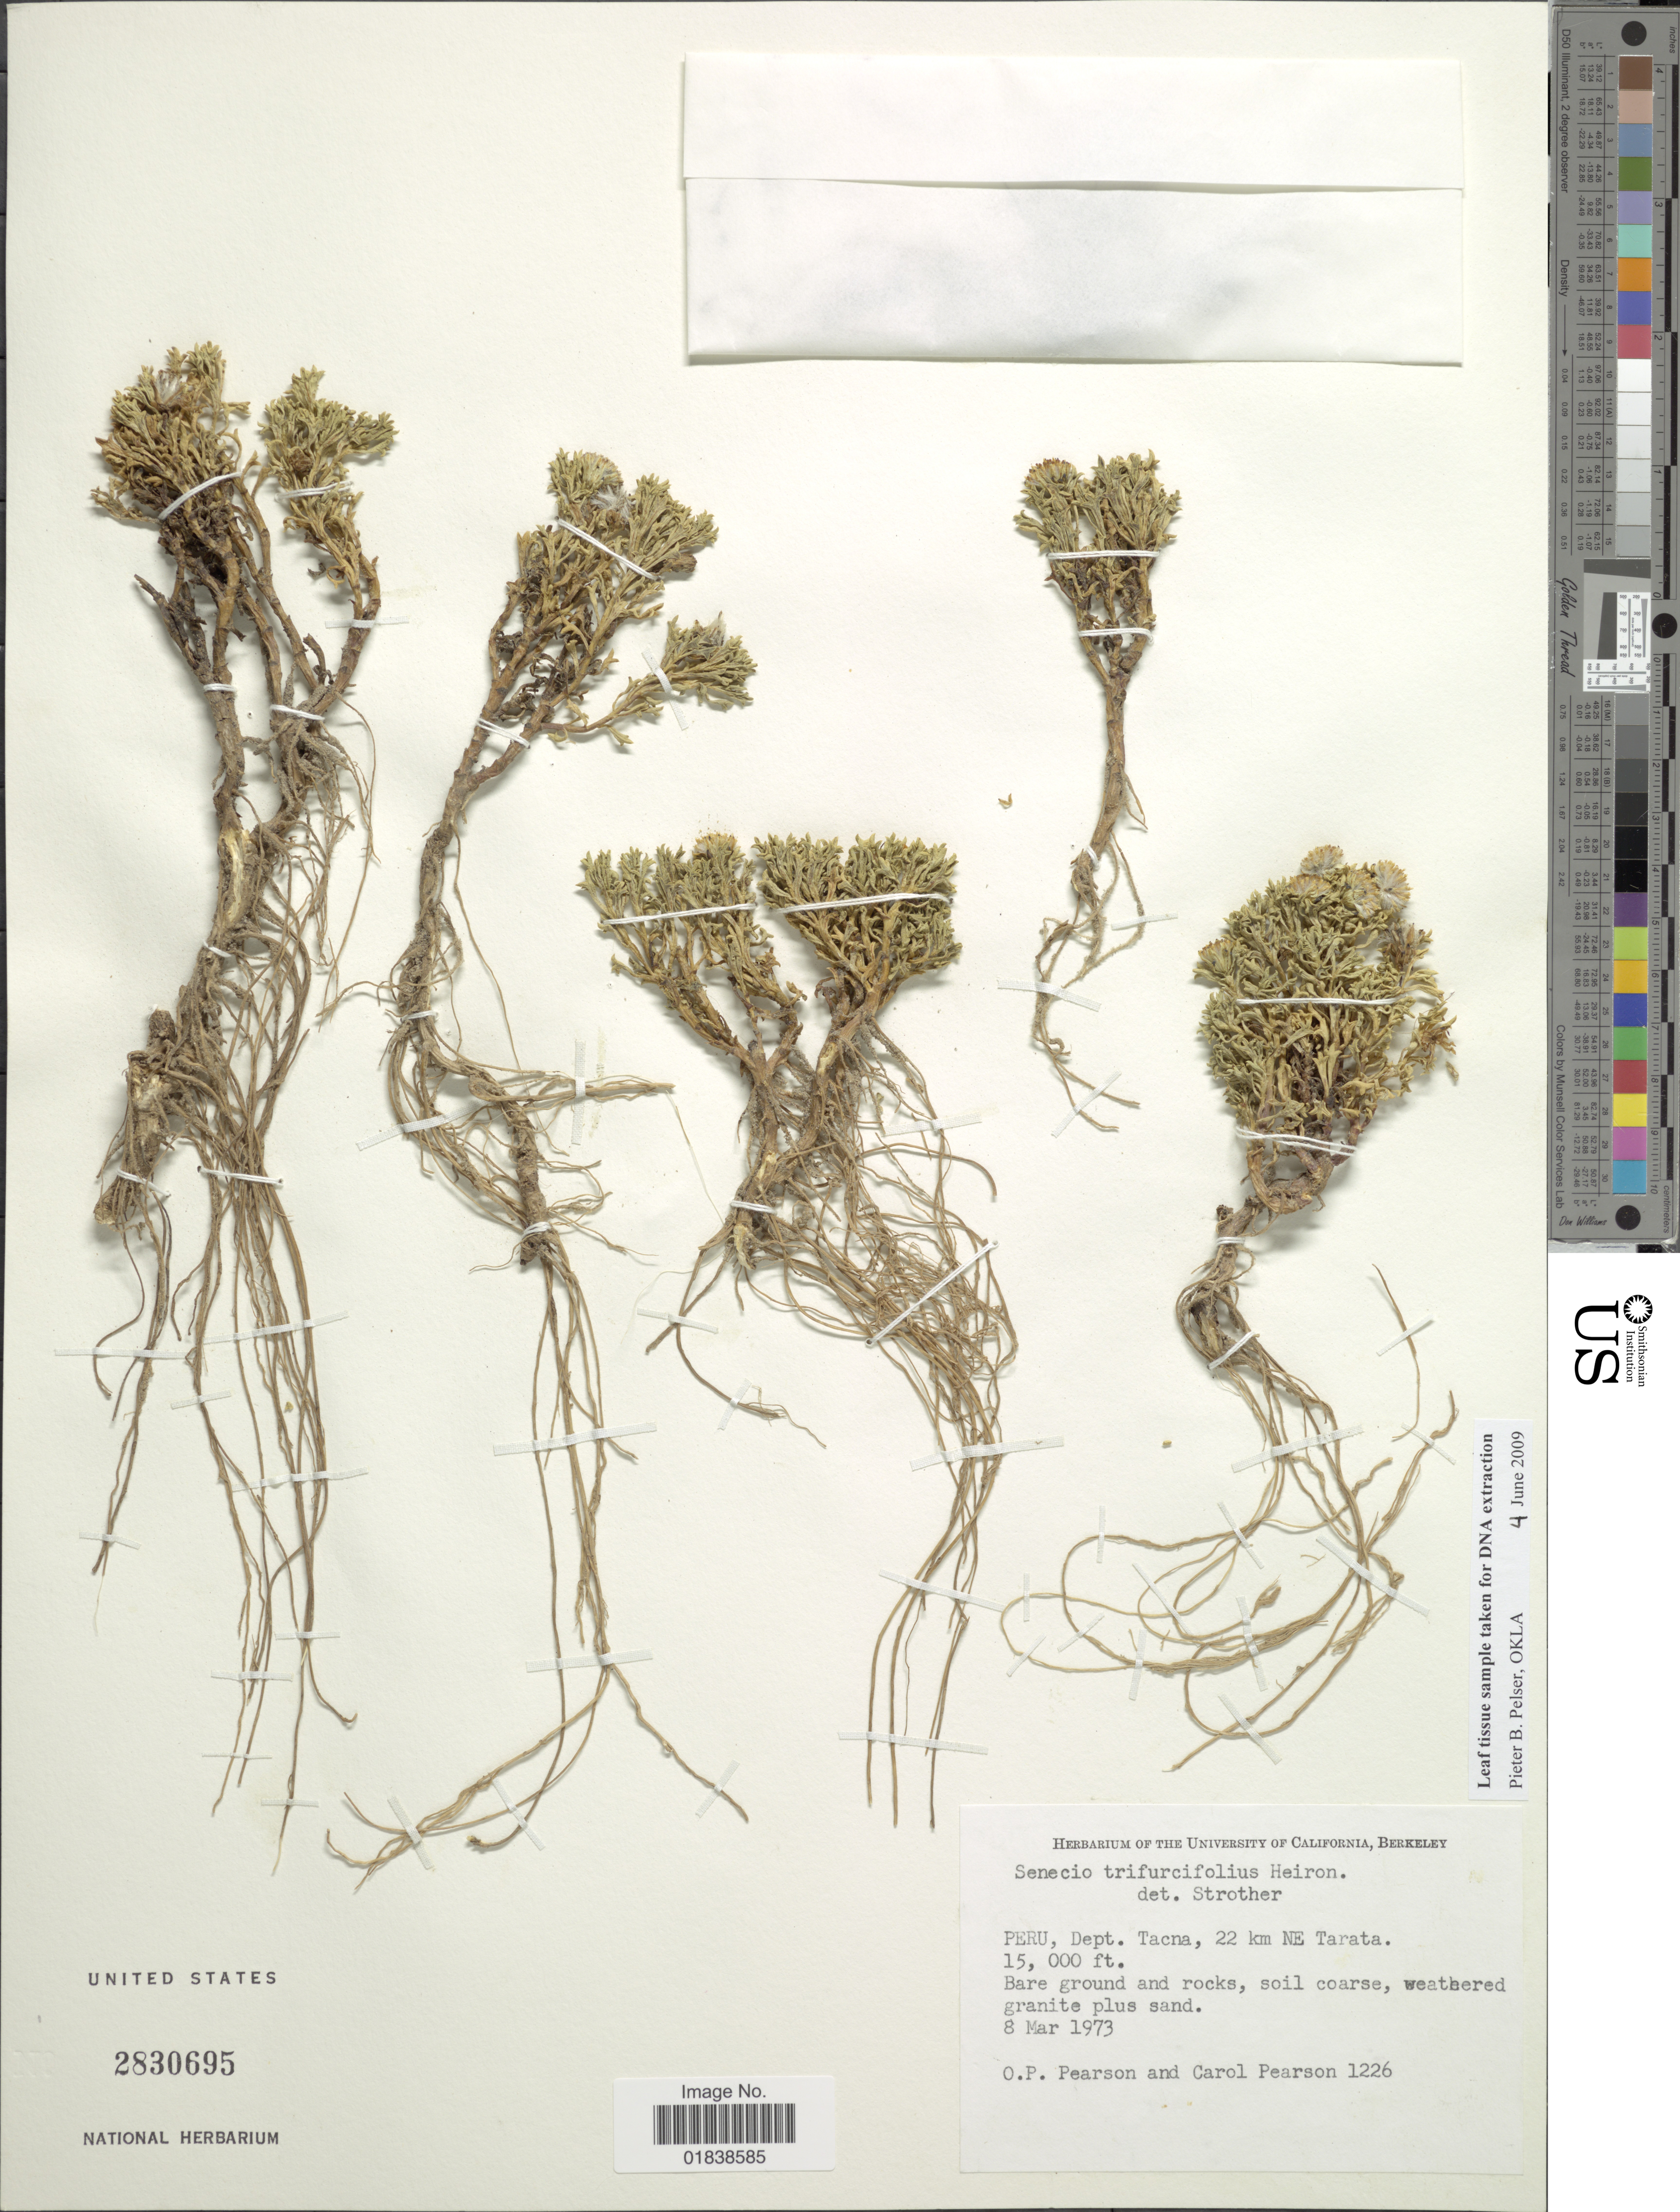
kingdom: Plantae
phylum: Tracheophyta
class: Magnoliopsida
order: Asterales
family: Asteraceae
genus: Packera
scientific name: Packera thurberi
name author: (A. Gray) B.L. Turner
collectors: O. P. Pearson & C. Pearson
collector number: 1226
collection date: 1973-03-08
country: Peru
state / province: Tacna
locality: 22 km NE Tarata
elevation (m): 4572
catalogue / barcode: US 2830695